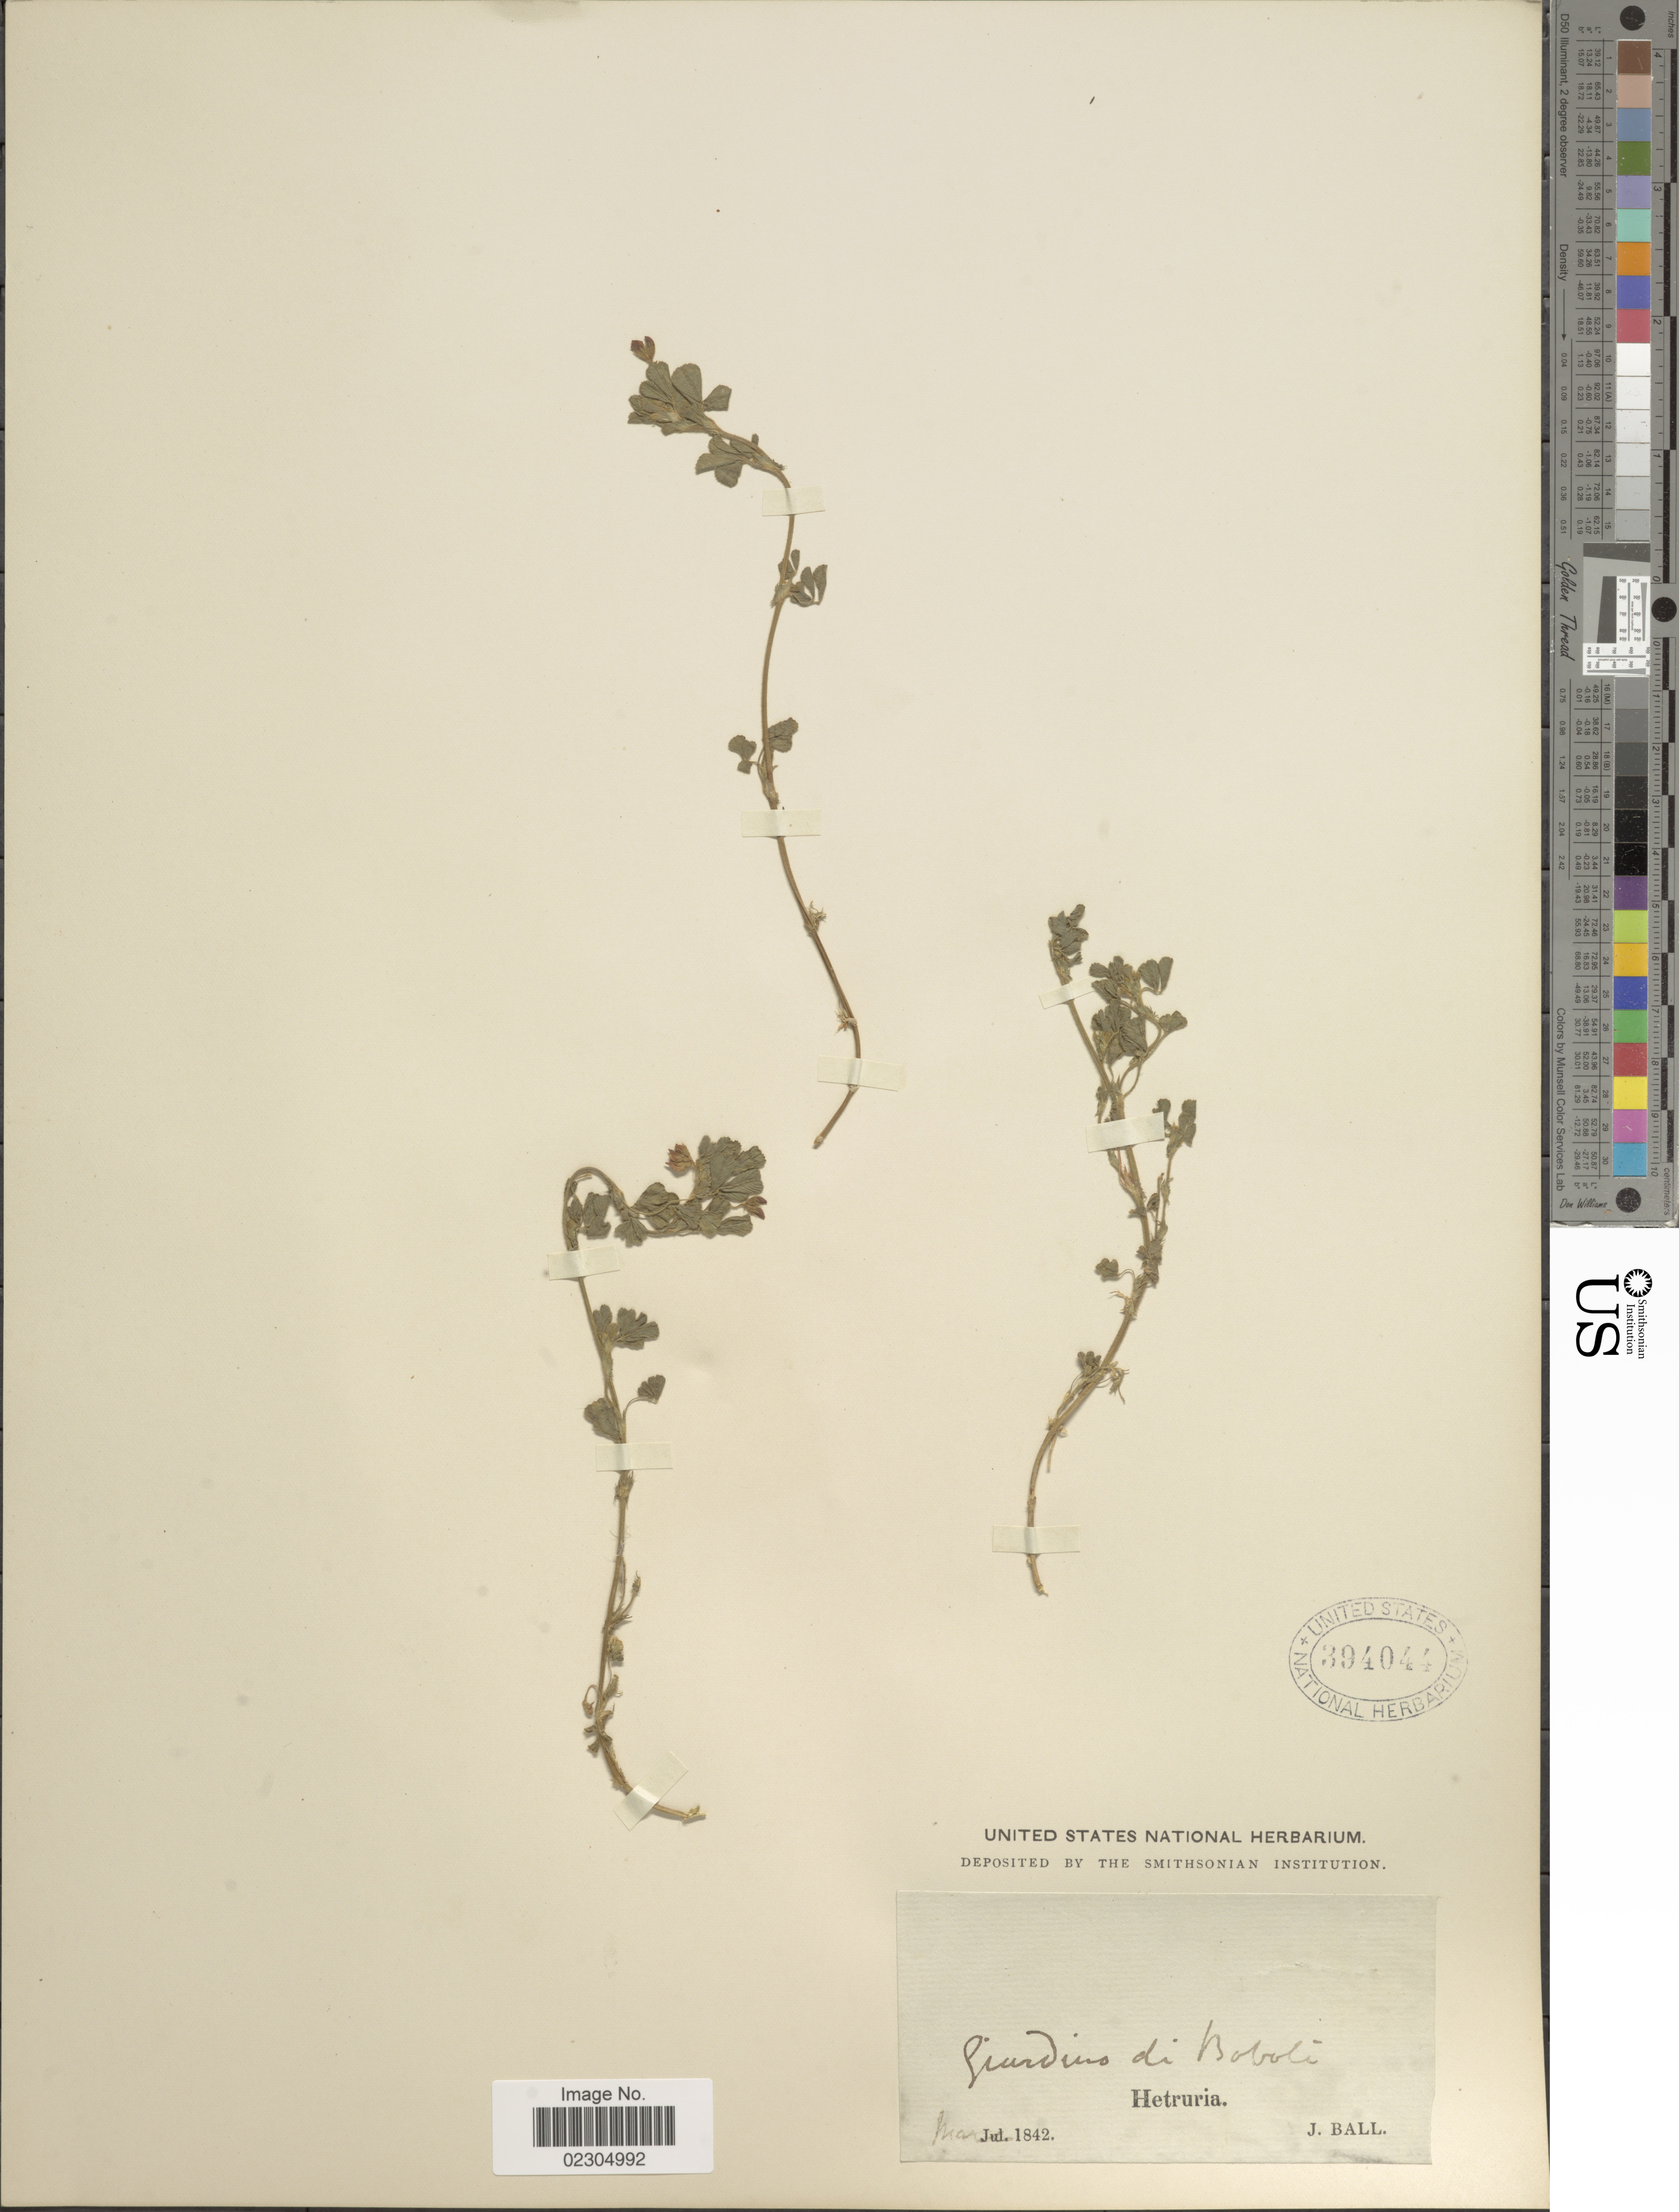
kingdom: Plantae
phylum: Tracheophyta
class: Magnoliopsida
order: Fabales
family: Fabaceae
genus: Trifolium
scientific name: Trifolium sp.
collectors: J. Ball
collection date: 1842-03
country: Italy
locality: Jiardins de Boboli. Hetruria.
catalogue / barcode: US 394044